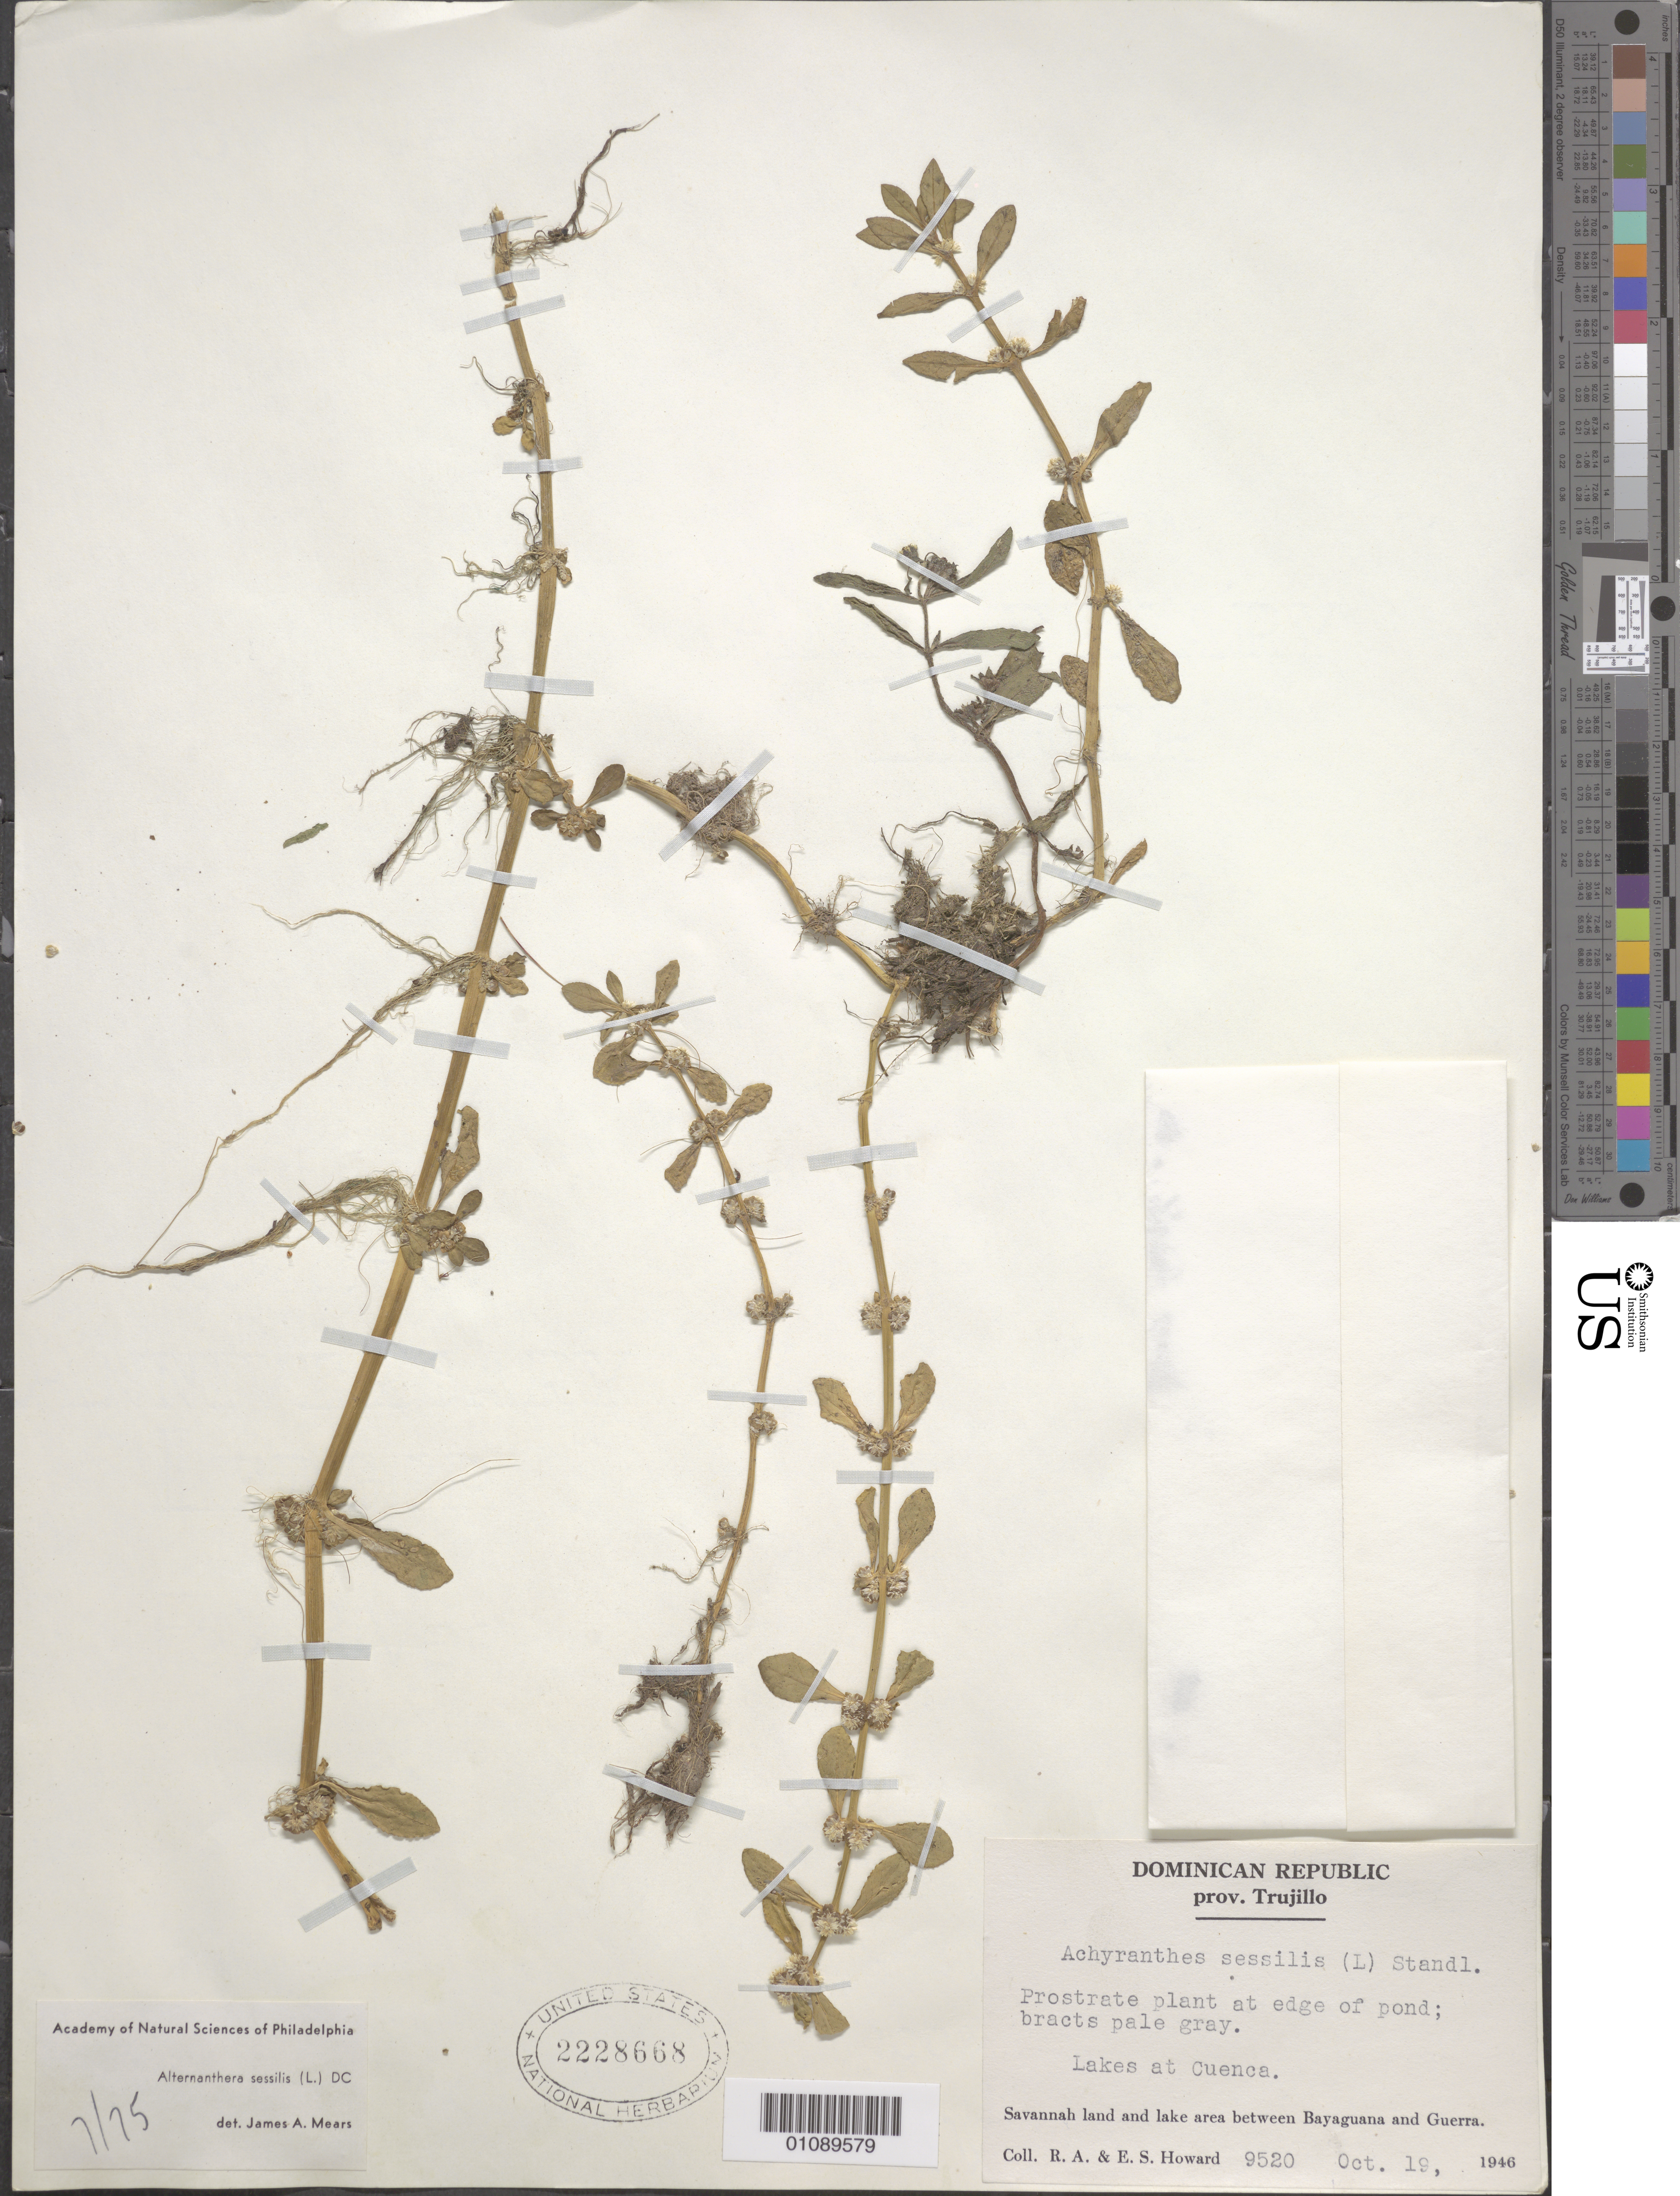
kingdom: Plantae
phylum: Tracheophyta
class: Magnoliopsida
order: Caryophyllales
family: Amaranthaceae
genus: Alternanthera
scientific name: Alternanthera sessilis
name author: (L.) DC.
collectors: E. S. Howard & R. A. Howard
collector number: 9520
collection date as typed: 19 Oct 1946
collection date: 1946-10-19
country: Dominican Republic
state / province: Distrito Nacional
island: Hispaniola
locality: Between Bayaguana and Guerra, lakes at Cuenca.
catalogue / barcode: US 2228668